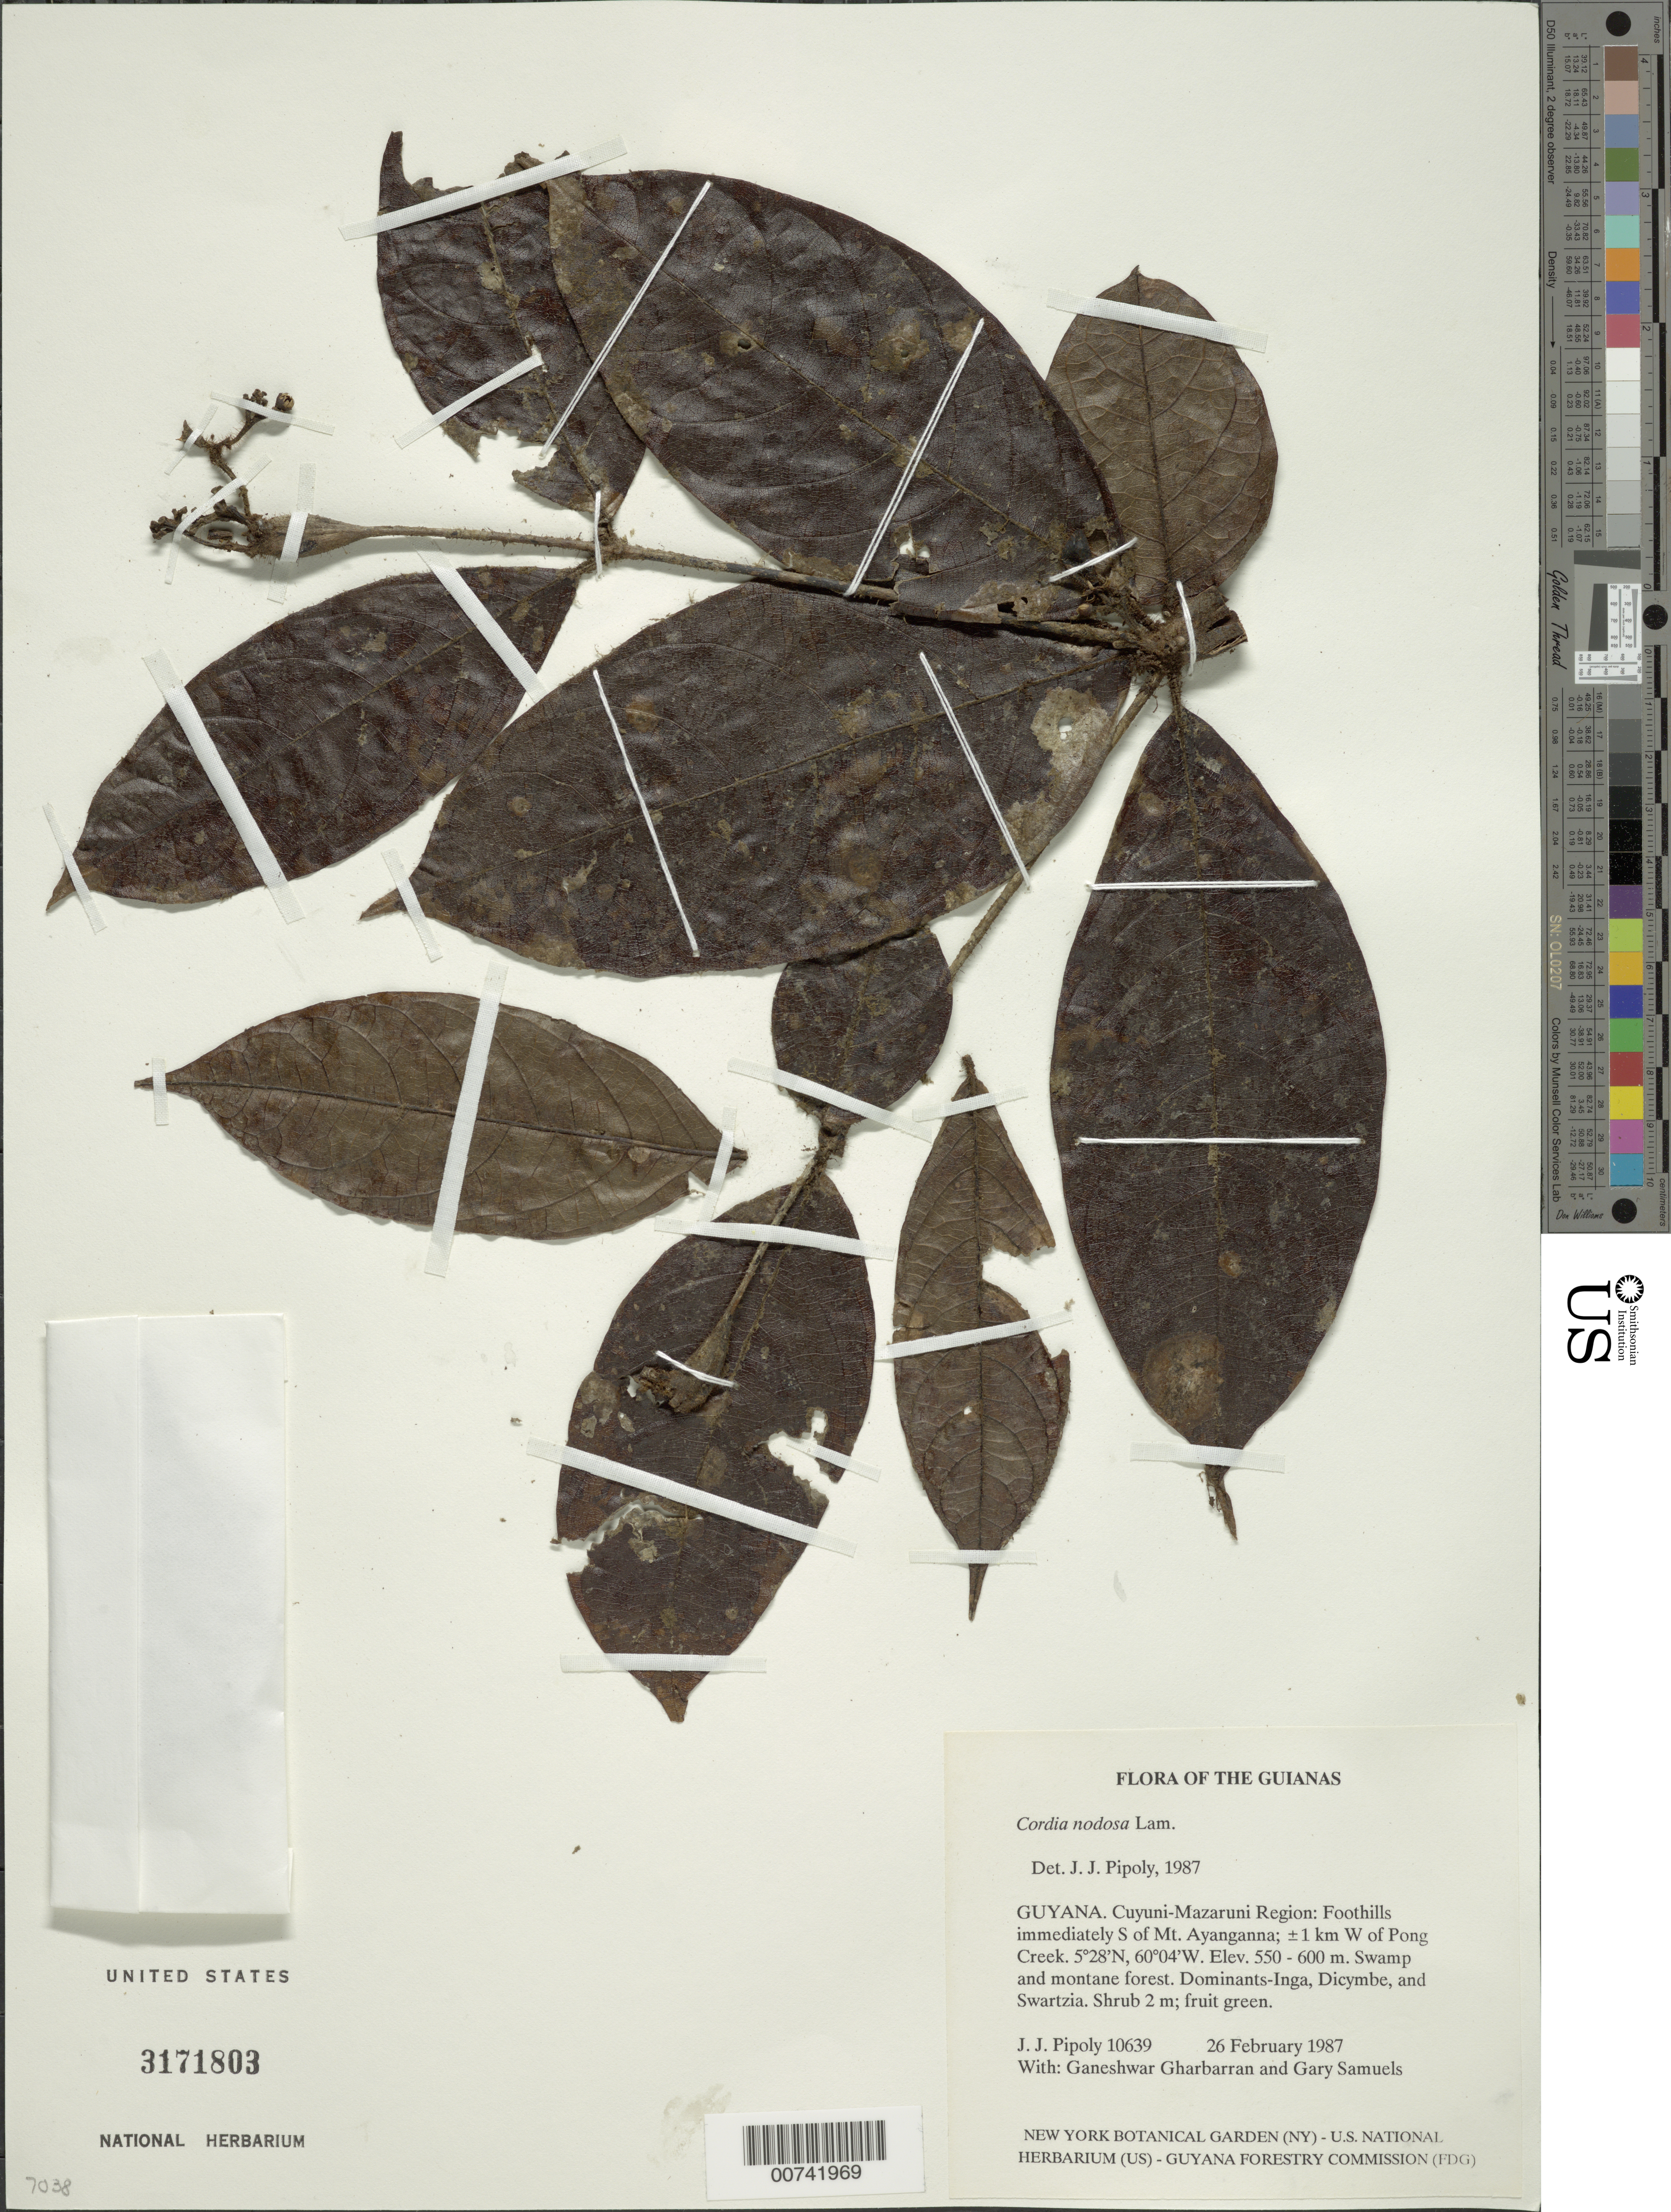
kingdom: Plantae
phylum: Tracheophyta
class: Magnoliopsida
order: Boraginales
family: Cordiaceae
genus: Cordia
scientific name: Cordia nodosa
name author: Lam.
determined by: Pipoly, J. J., III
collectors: J. J. Pipoly, G. Gharbarran & G. Samuels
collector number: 10639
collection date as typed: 26 February 1987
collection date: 1987-02-26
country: Guyana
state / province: Cuyuni-Mazaruni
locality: Foothills immediately S of Mt. Ayanganna; ±1 km W of Pong Creek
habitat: Swamp and montane forest. Dominants: Inga, Dicymbe, and Swartzia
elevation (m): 550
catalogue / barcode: US 3171803